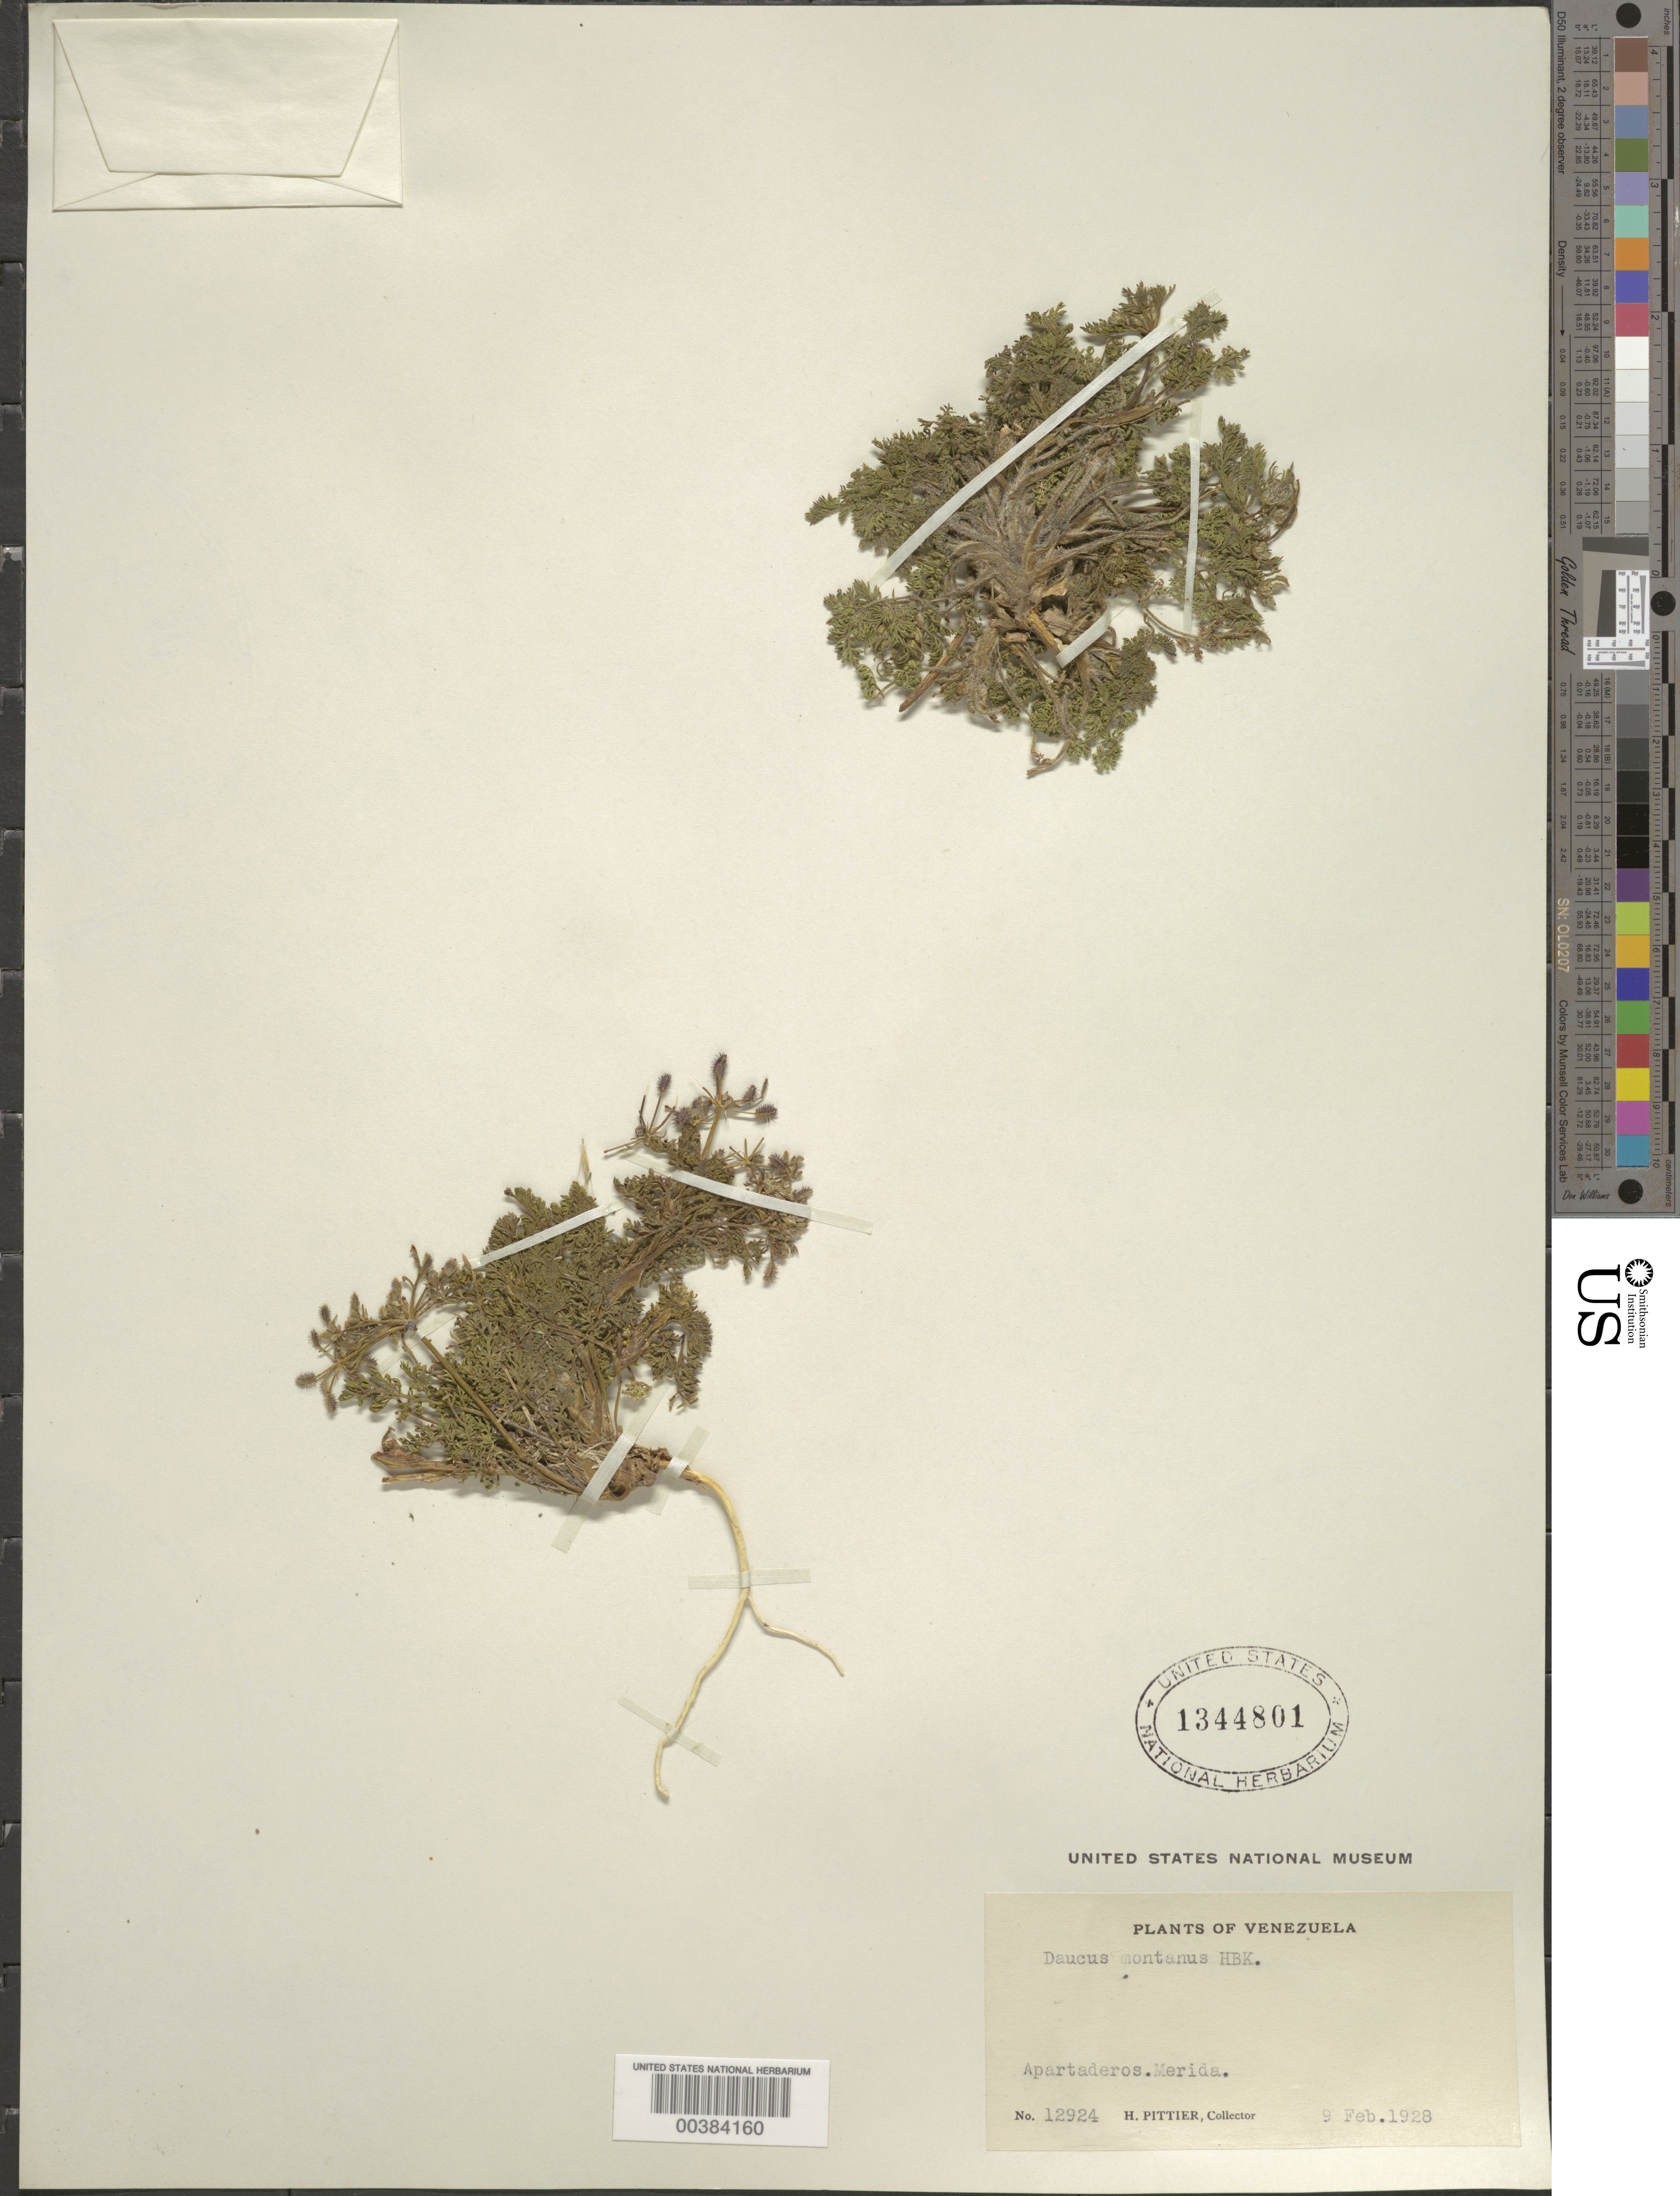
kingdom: Plantae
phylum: Tracheophyta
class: Magnoliopsida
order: Apiales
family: Apiaceae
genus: Daucus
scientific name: Daucus montanus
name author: Humb. & Bonpl. ex Spreng.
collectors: H. F. Pittier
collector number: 12924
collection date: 1928-02-09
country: Venezuela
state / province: Mérida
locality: Apartaderos.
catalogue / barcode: US 1344801